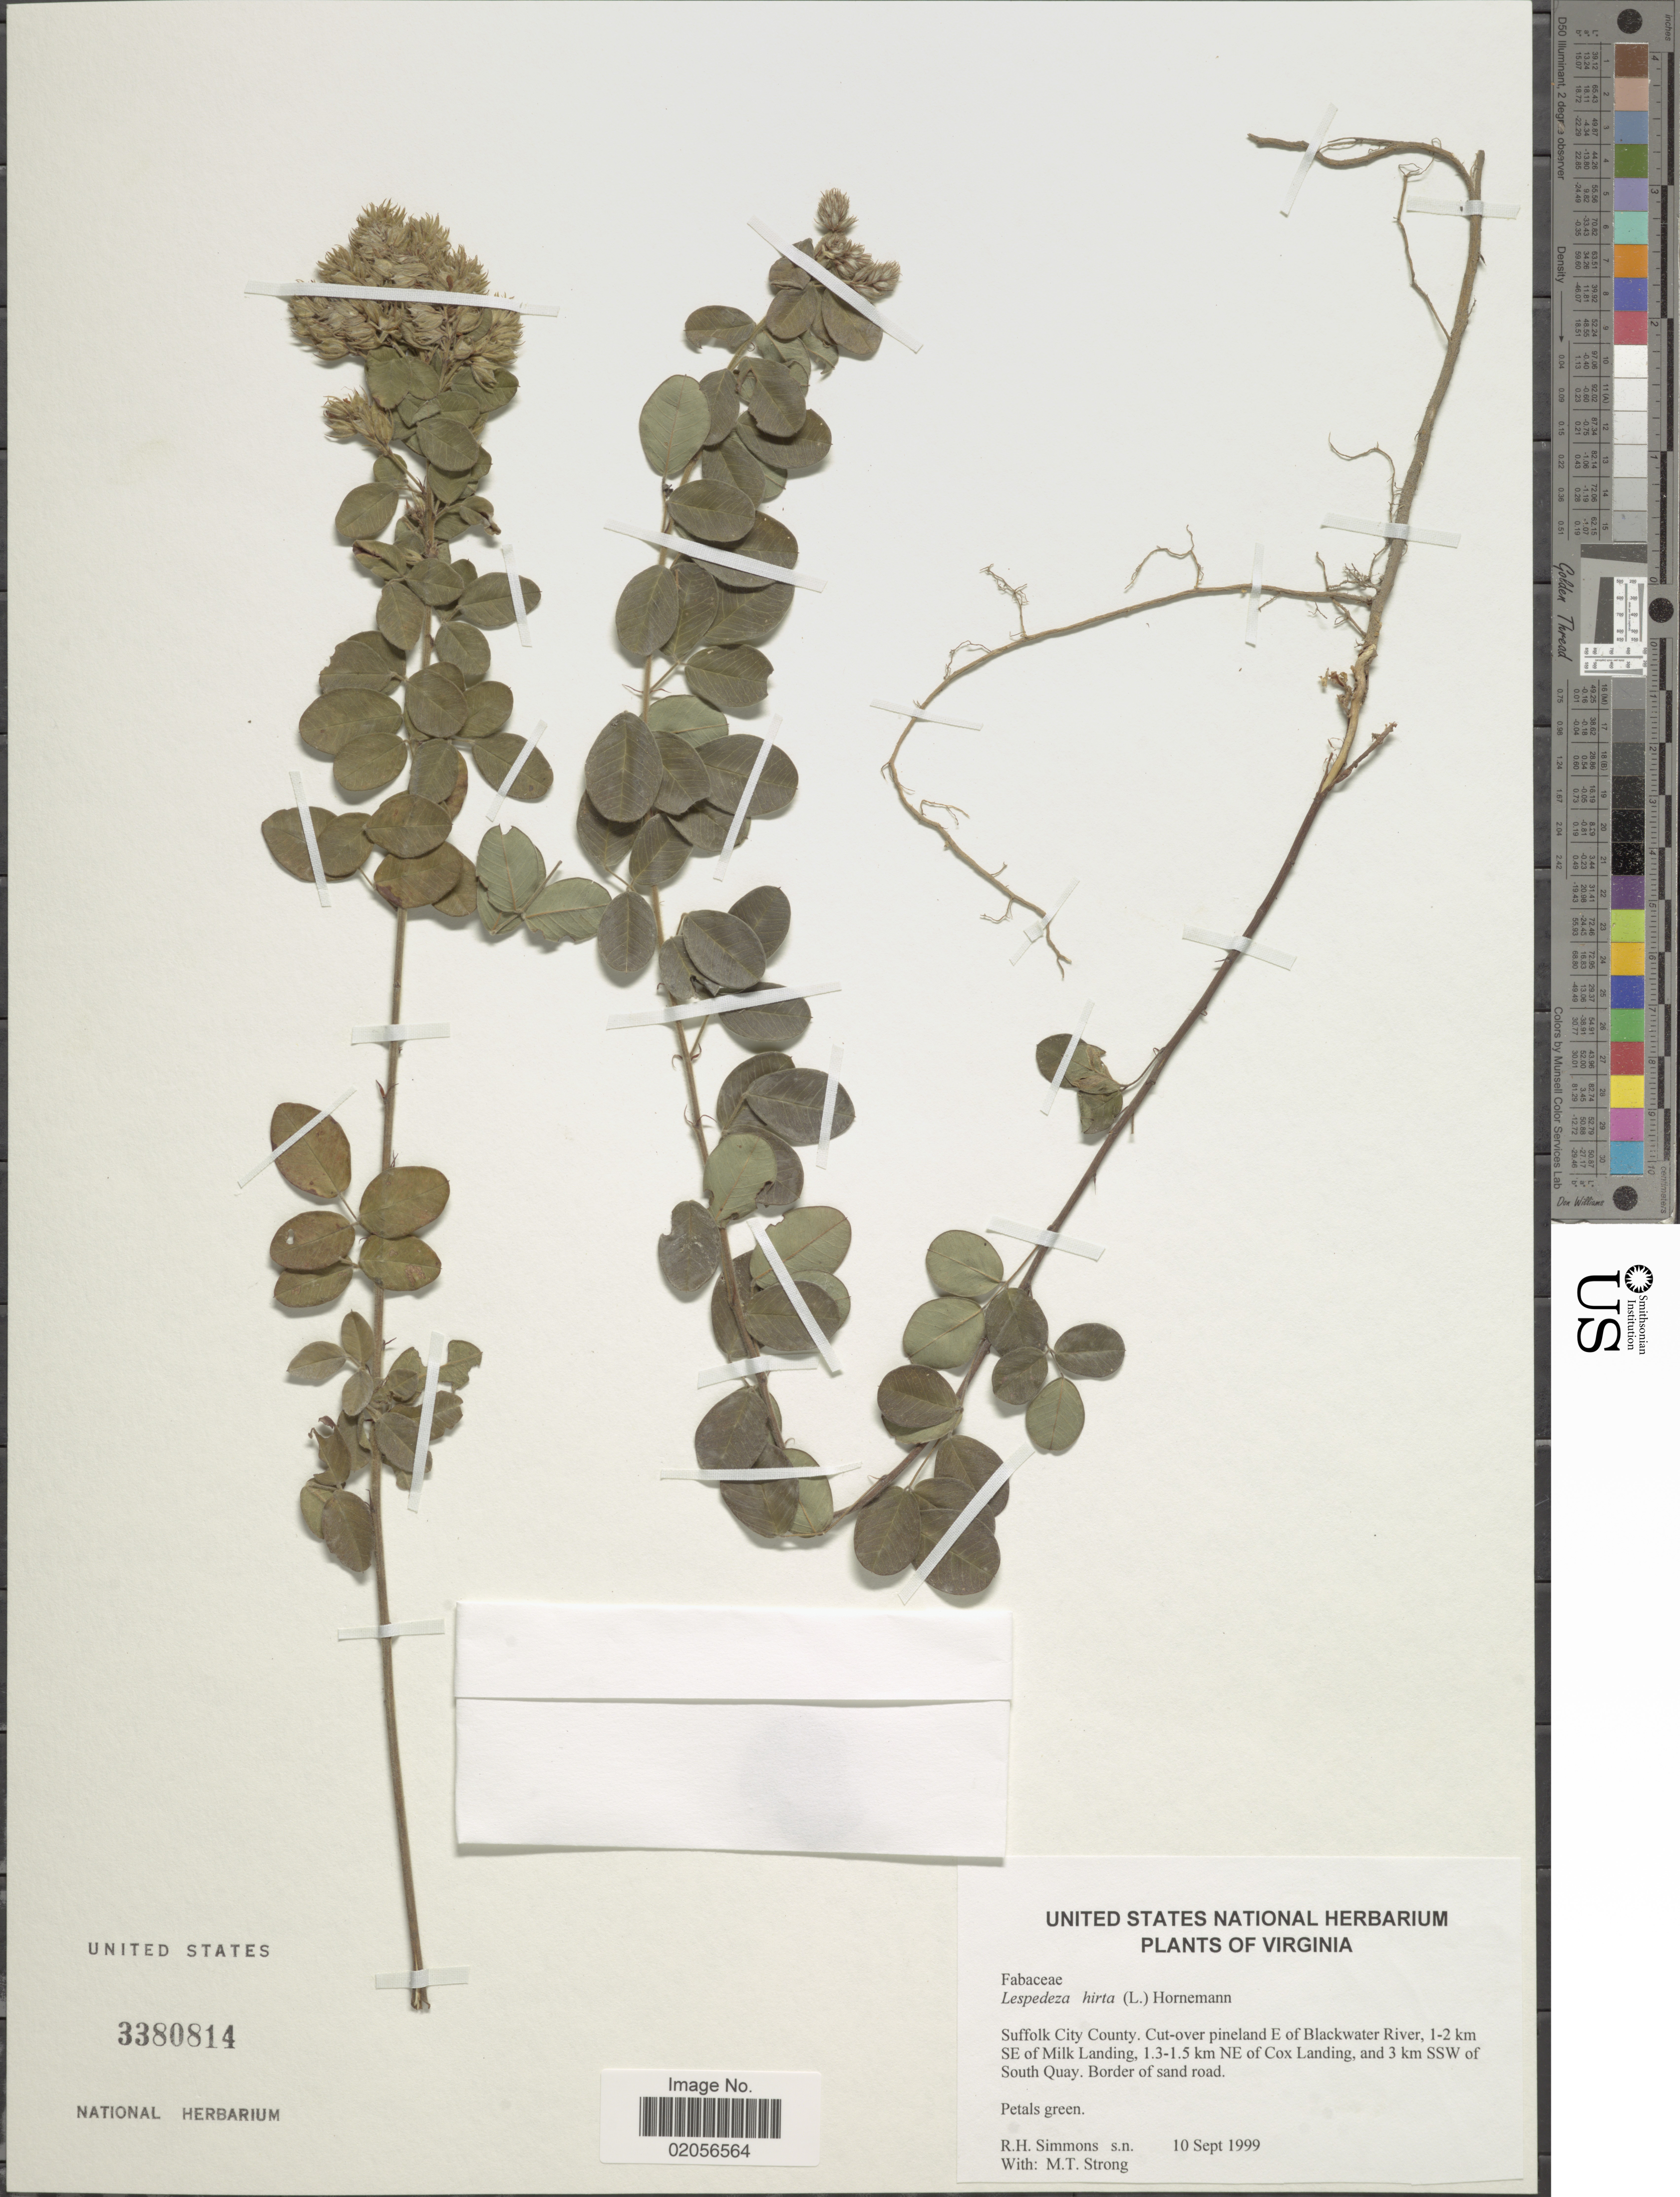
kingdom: Plantae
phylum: Tracheophyta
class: Magnoliopsida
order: Fabales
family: Fabaceae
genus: Lespedeza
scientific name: Lespedeza hirta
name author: (L.) Hornem.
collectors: R. H. Simmons & M. T. Strong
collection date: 1999-09-10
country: United States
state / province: Virginia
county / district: City of Suffolk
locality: Suffolk City County, Cut-over pineland E of Blackwater River, 1-2 km SE of Milk Landing, 1.3-1.5 km NE of Cox Landing, and 3 km SSW of South Quay. Border of sand road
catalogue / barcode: US 3380814